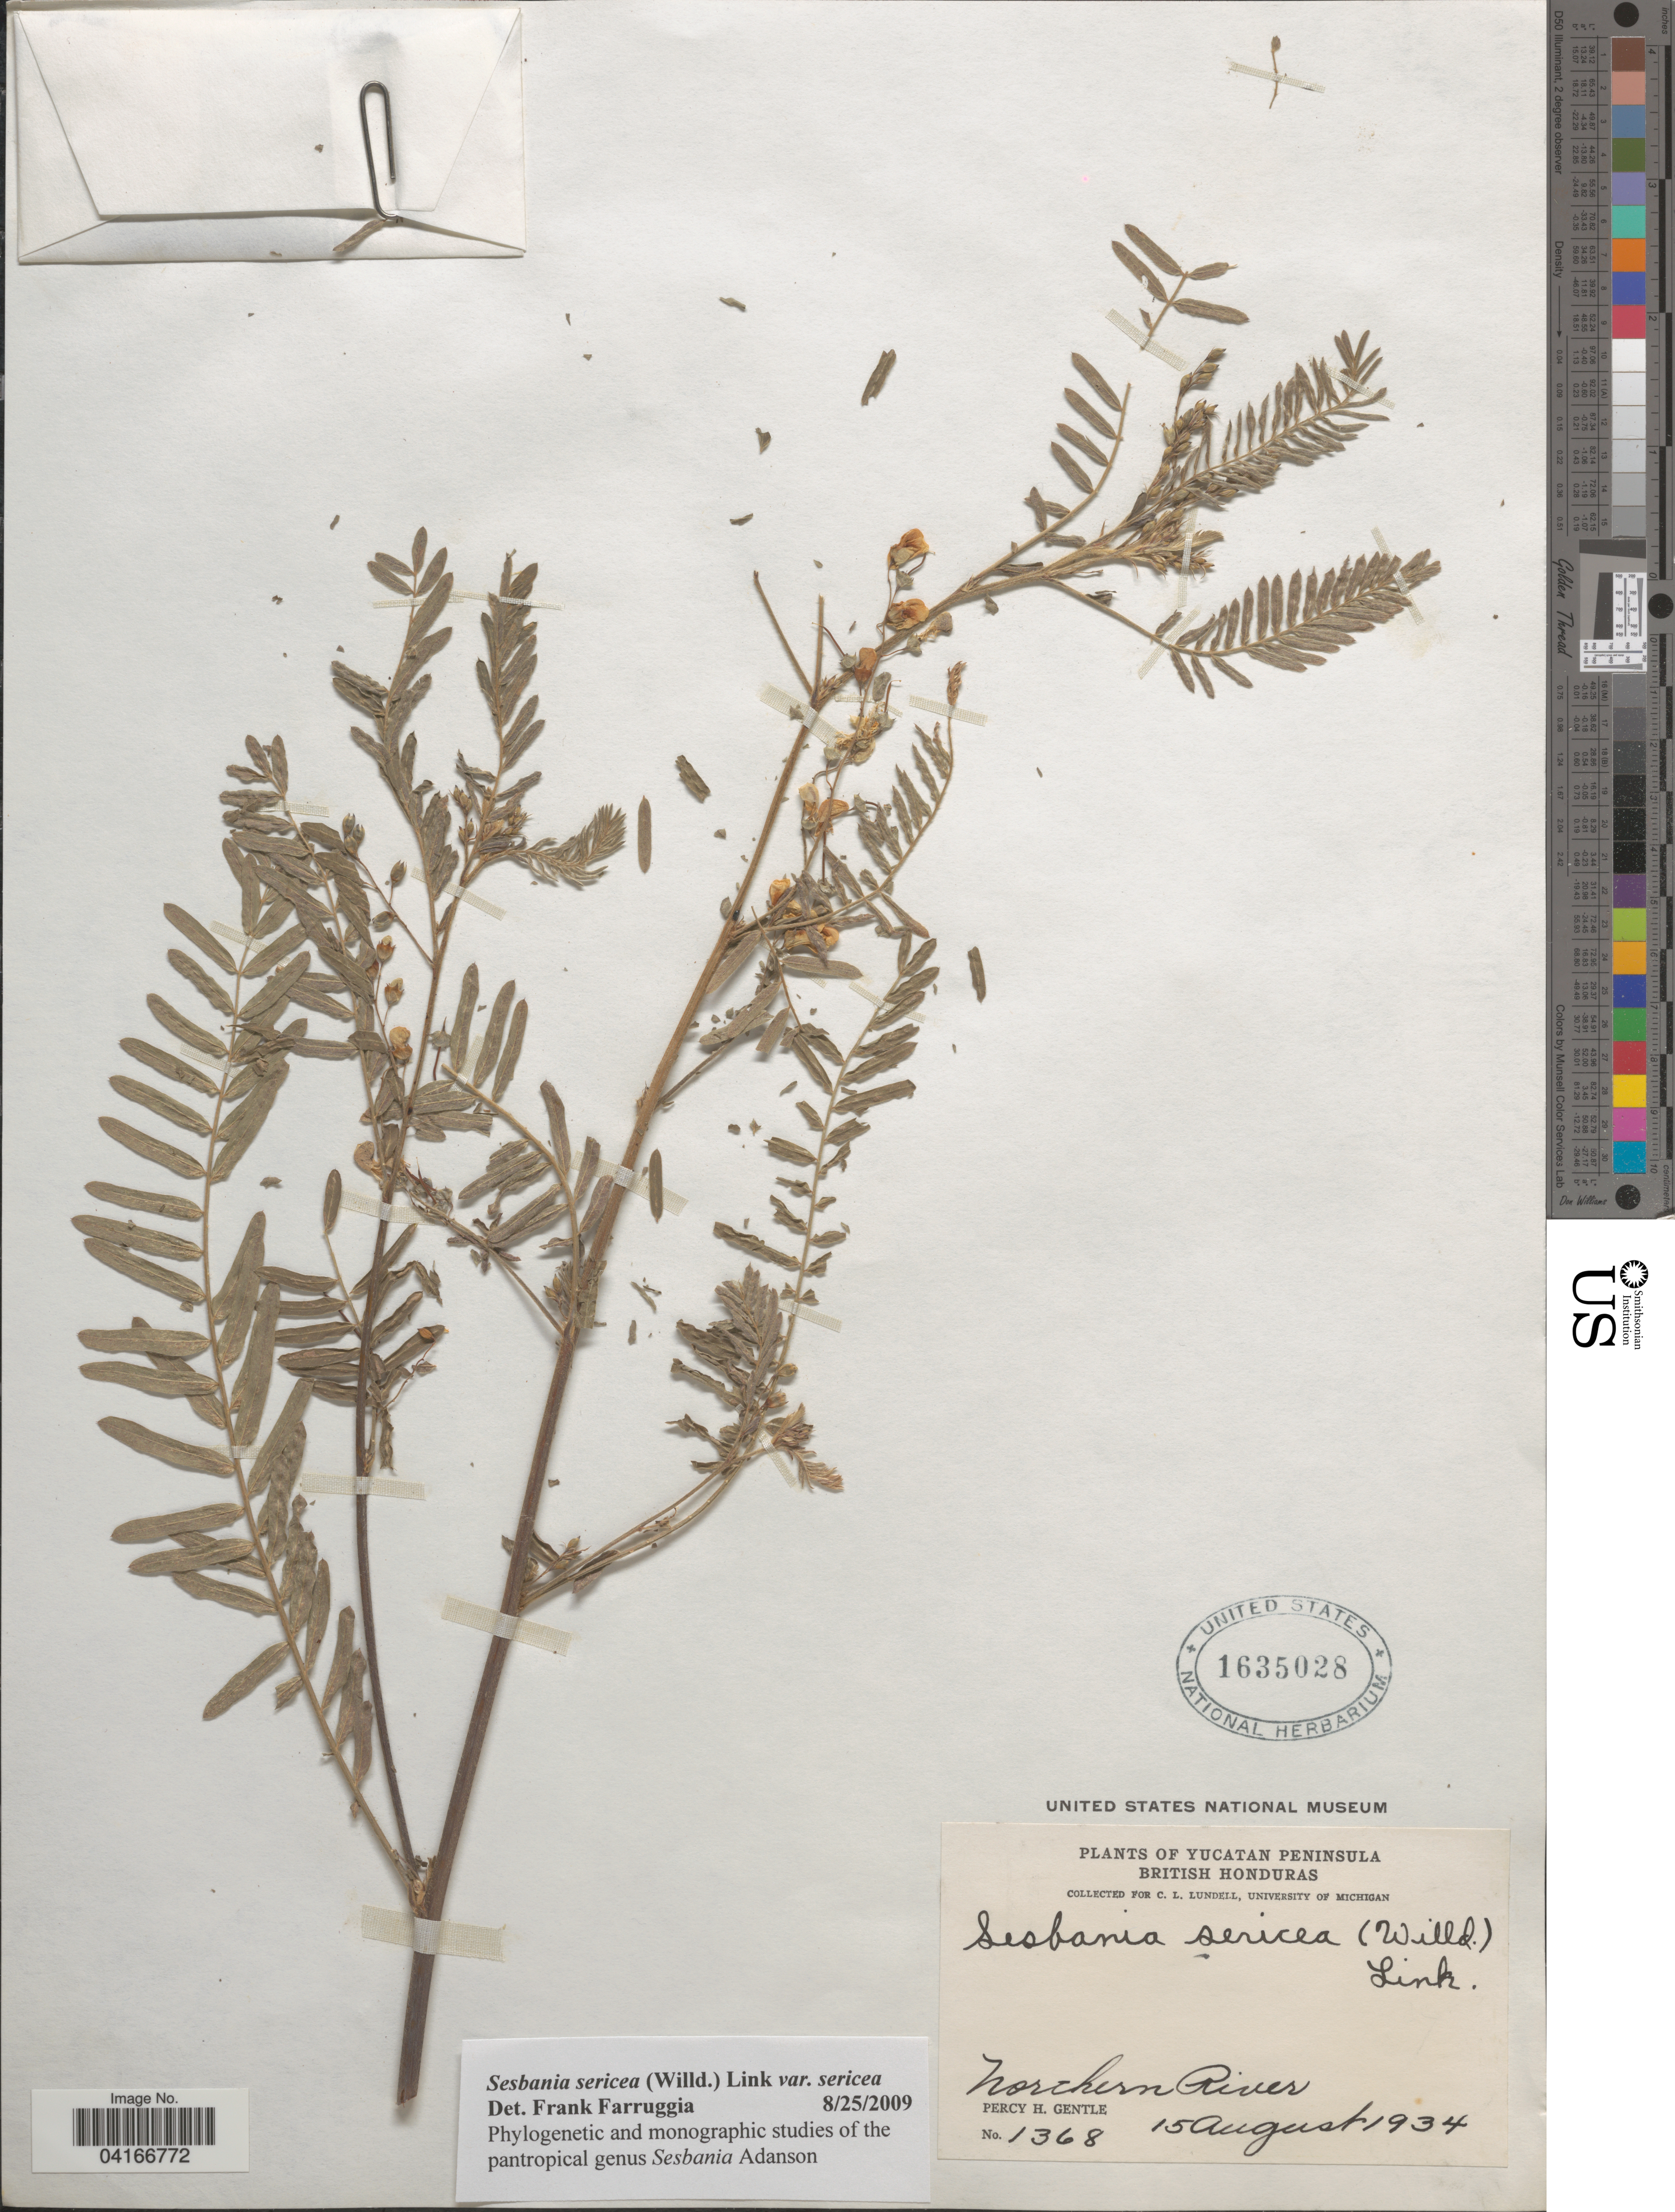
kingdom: Plantae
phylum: Tracheophyta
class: Magnoliopsida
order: Fabales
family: Fabaceae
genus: Sesbania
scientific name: Sesbania sericea var. sericea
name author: (Willd.) Link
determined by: Farruggia, Frank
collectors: P. H. Gentle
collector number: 1368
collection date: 1934-08-15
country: Belize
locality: Yucatan Peninsula. British Honduras. Northern River.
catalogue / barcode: US 1635028